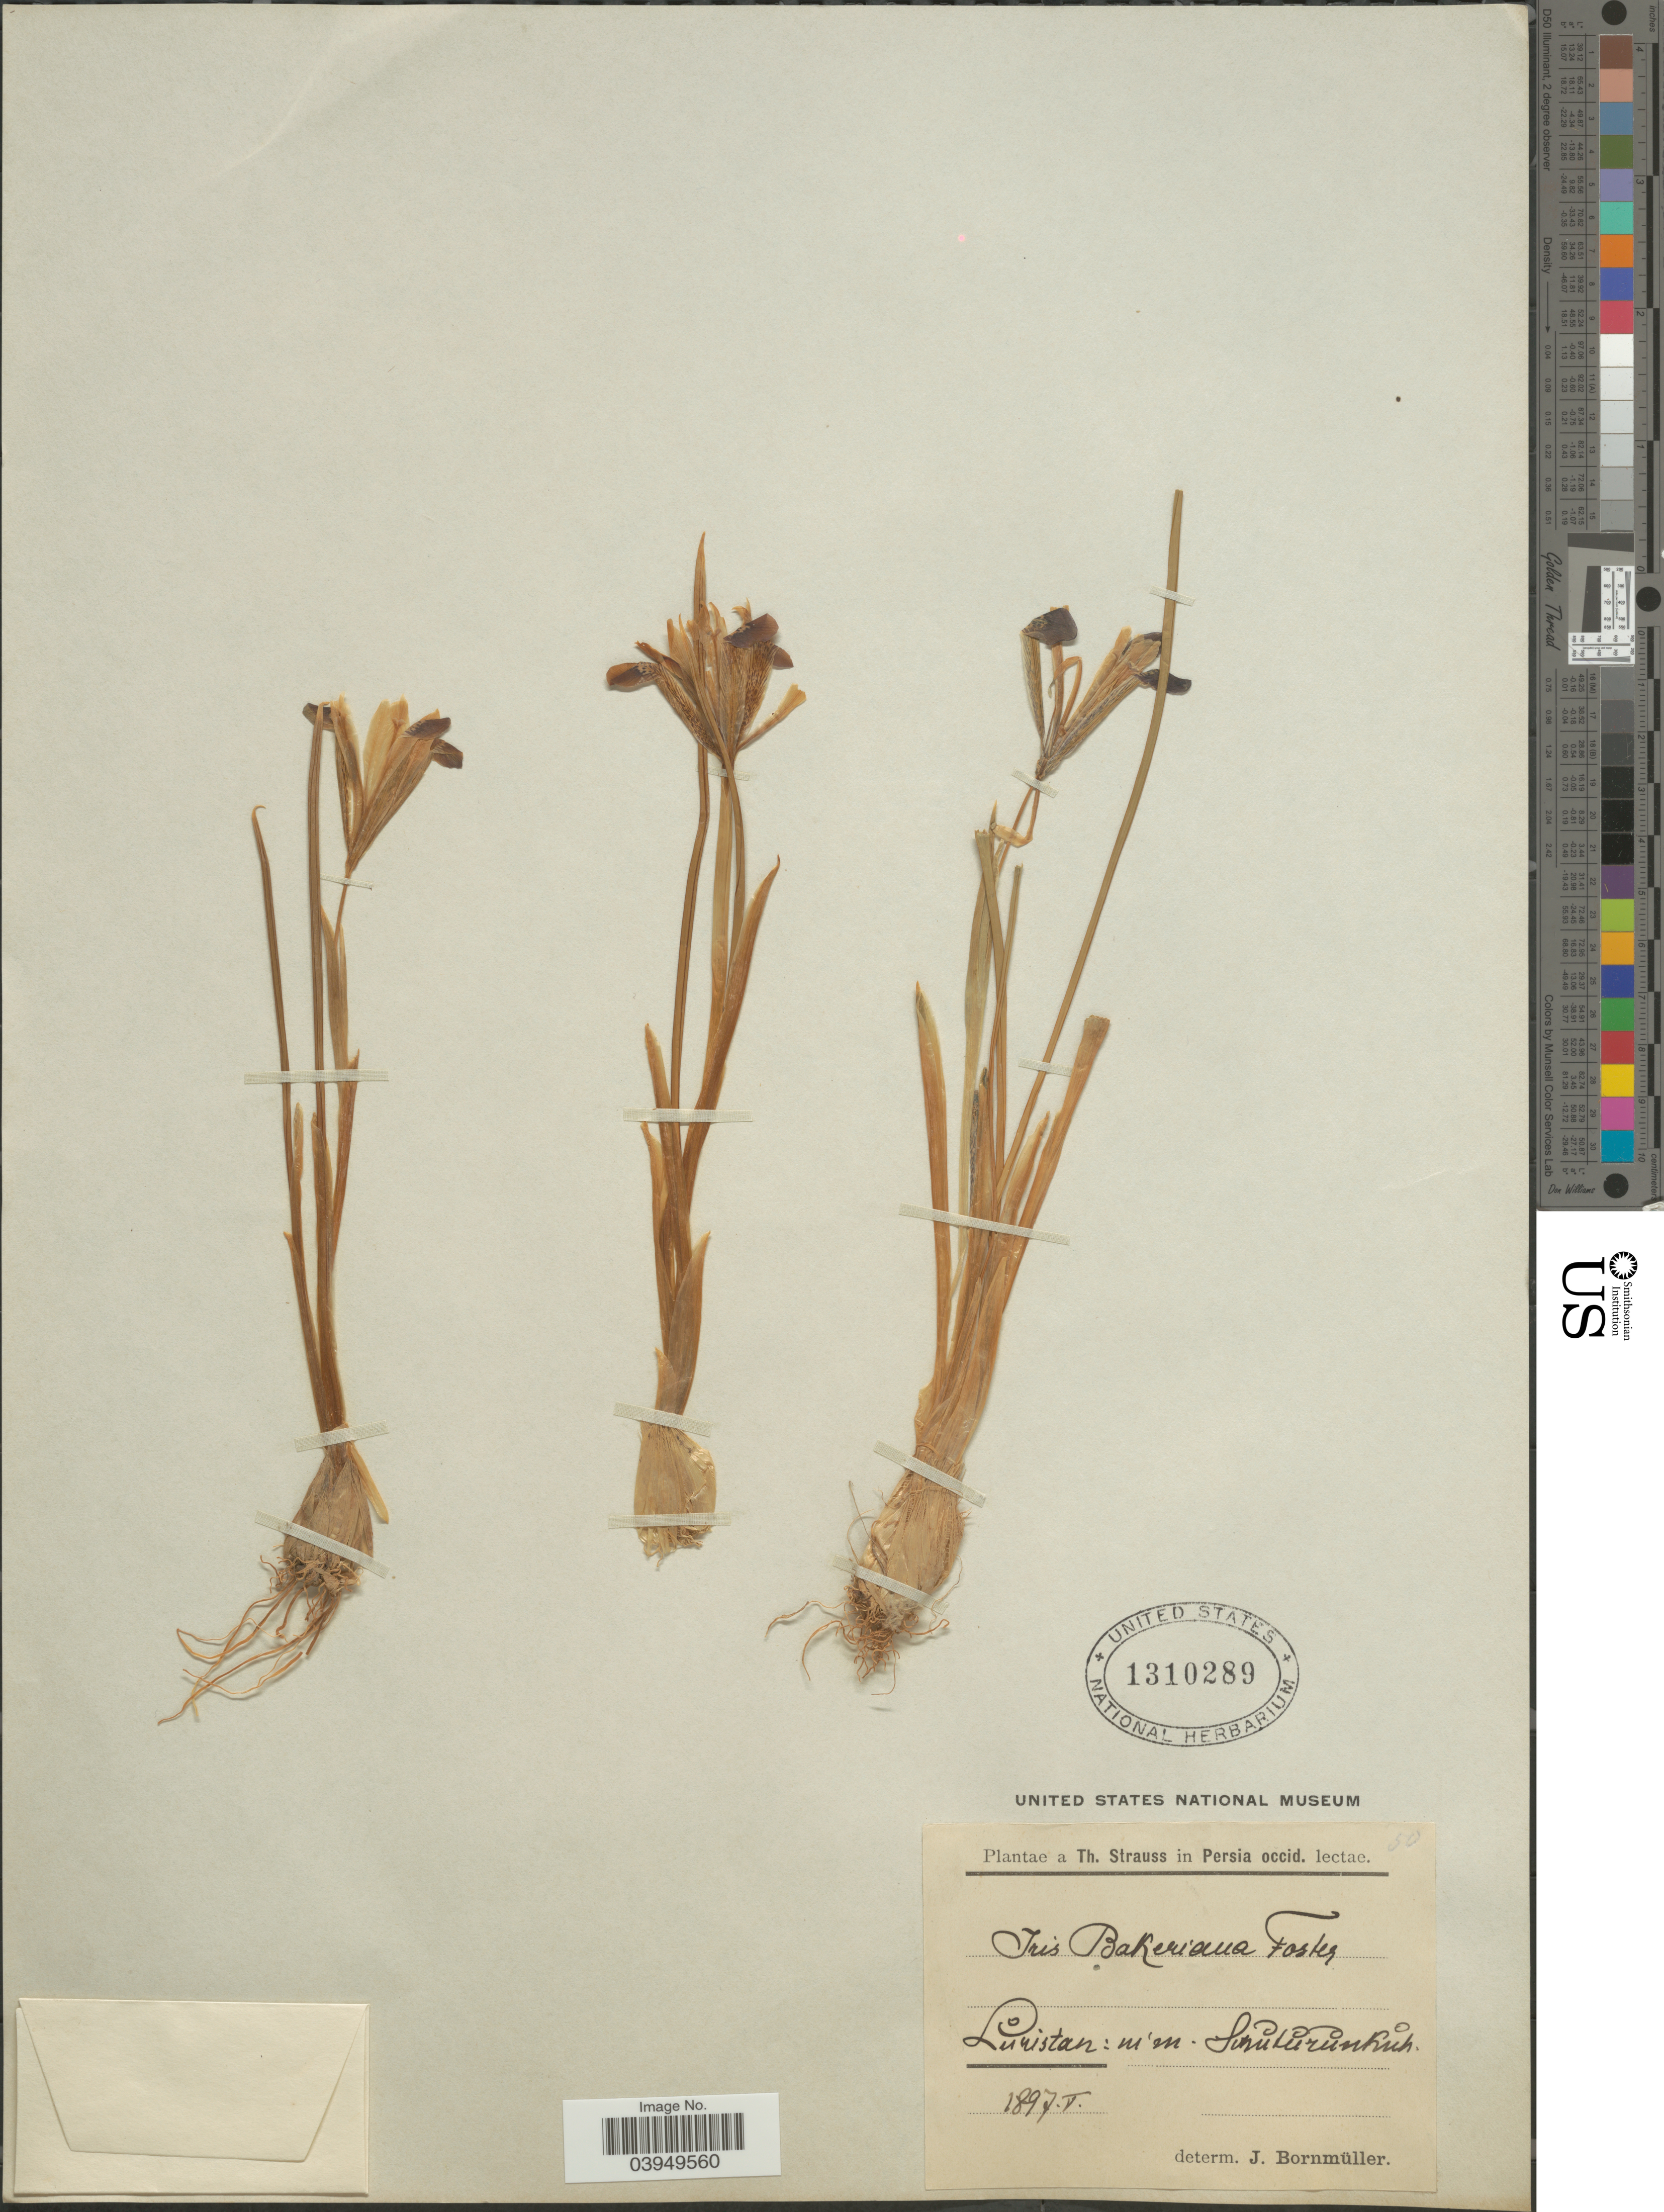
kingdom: Plantae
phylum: Tracheophyta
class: Liliopsida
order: Asparagales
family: Iridaceae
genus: Iris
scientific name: Iris bakeriana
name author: Foster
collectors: T. Strauss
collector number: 50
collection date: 1897-05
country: Iran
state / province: Lorestan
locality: Persia occid. Luristan: m'm Surůtůrůnkůk.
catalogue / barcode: US 1310289